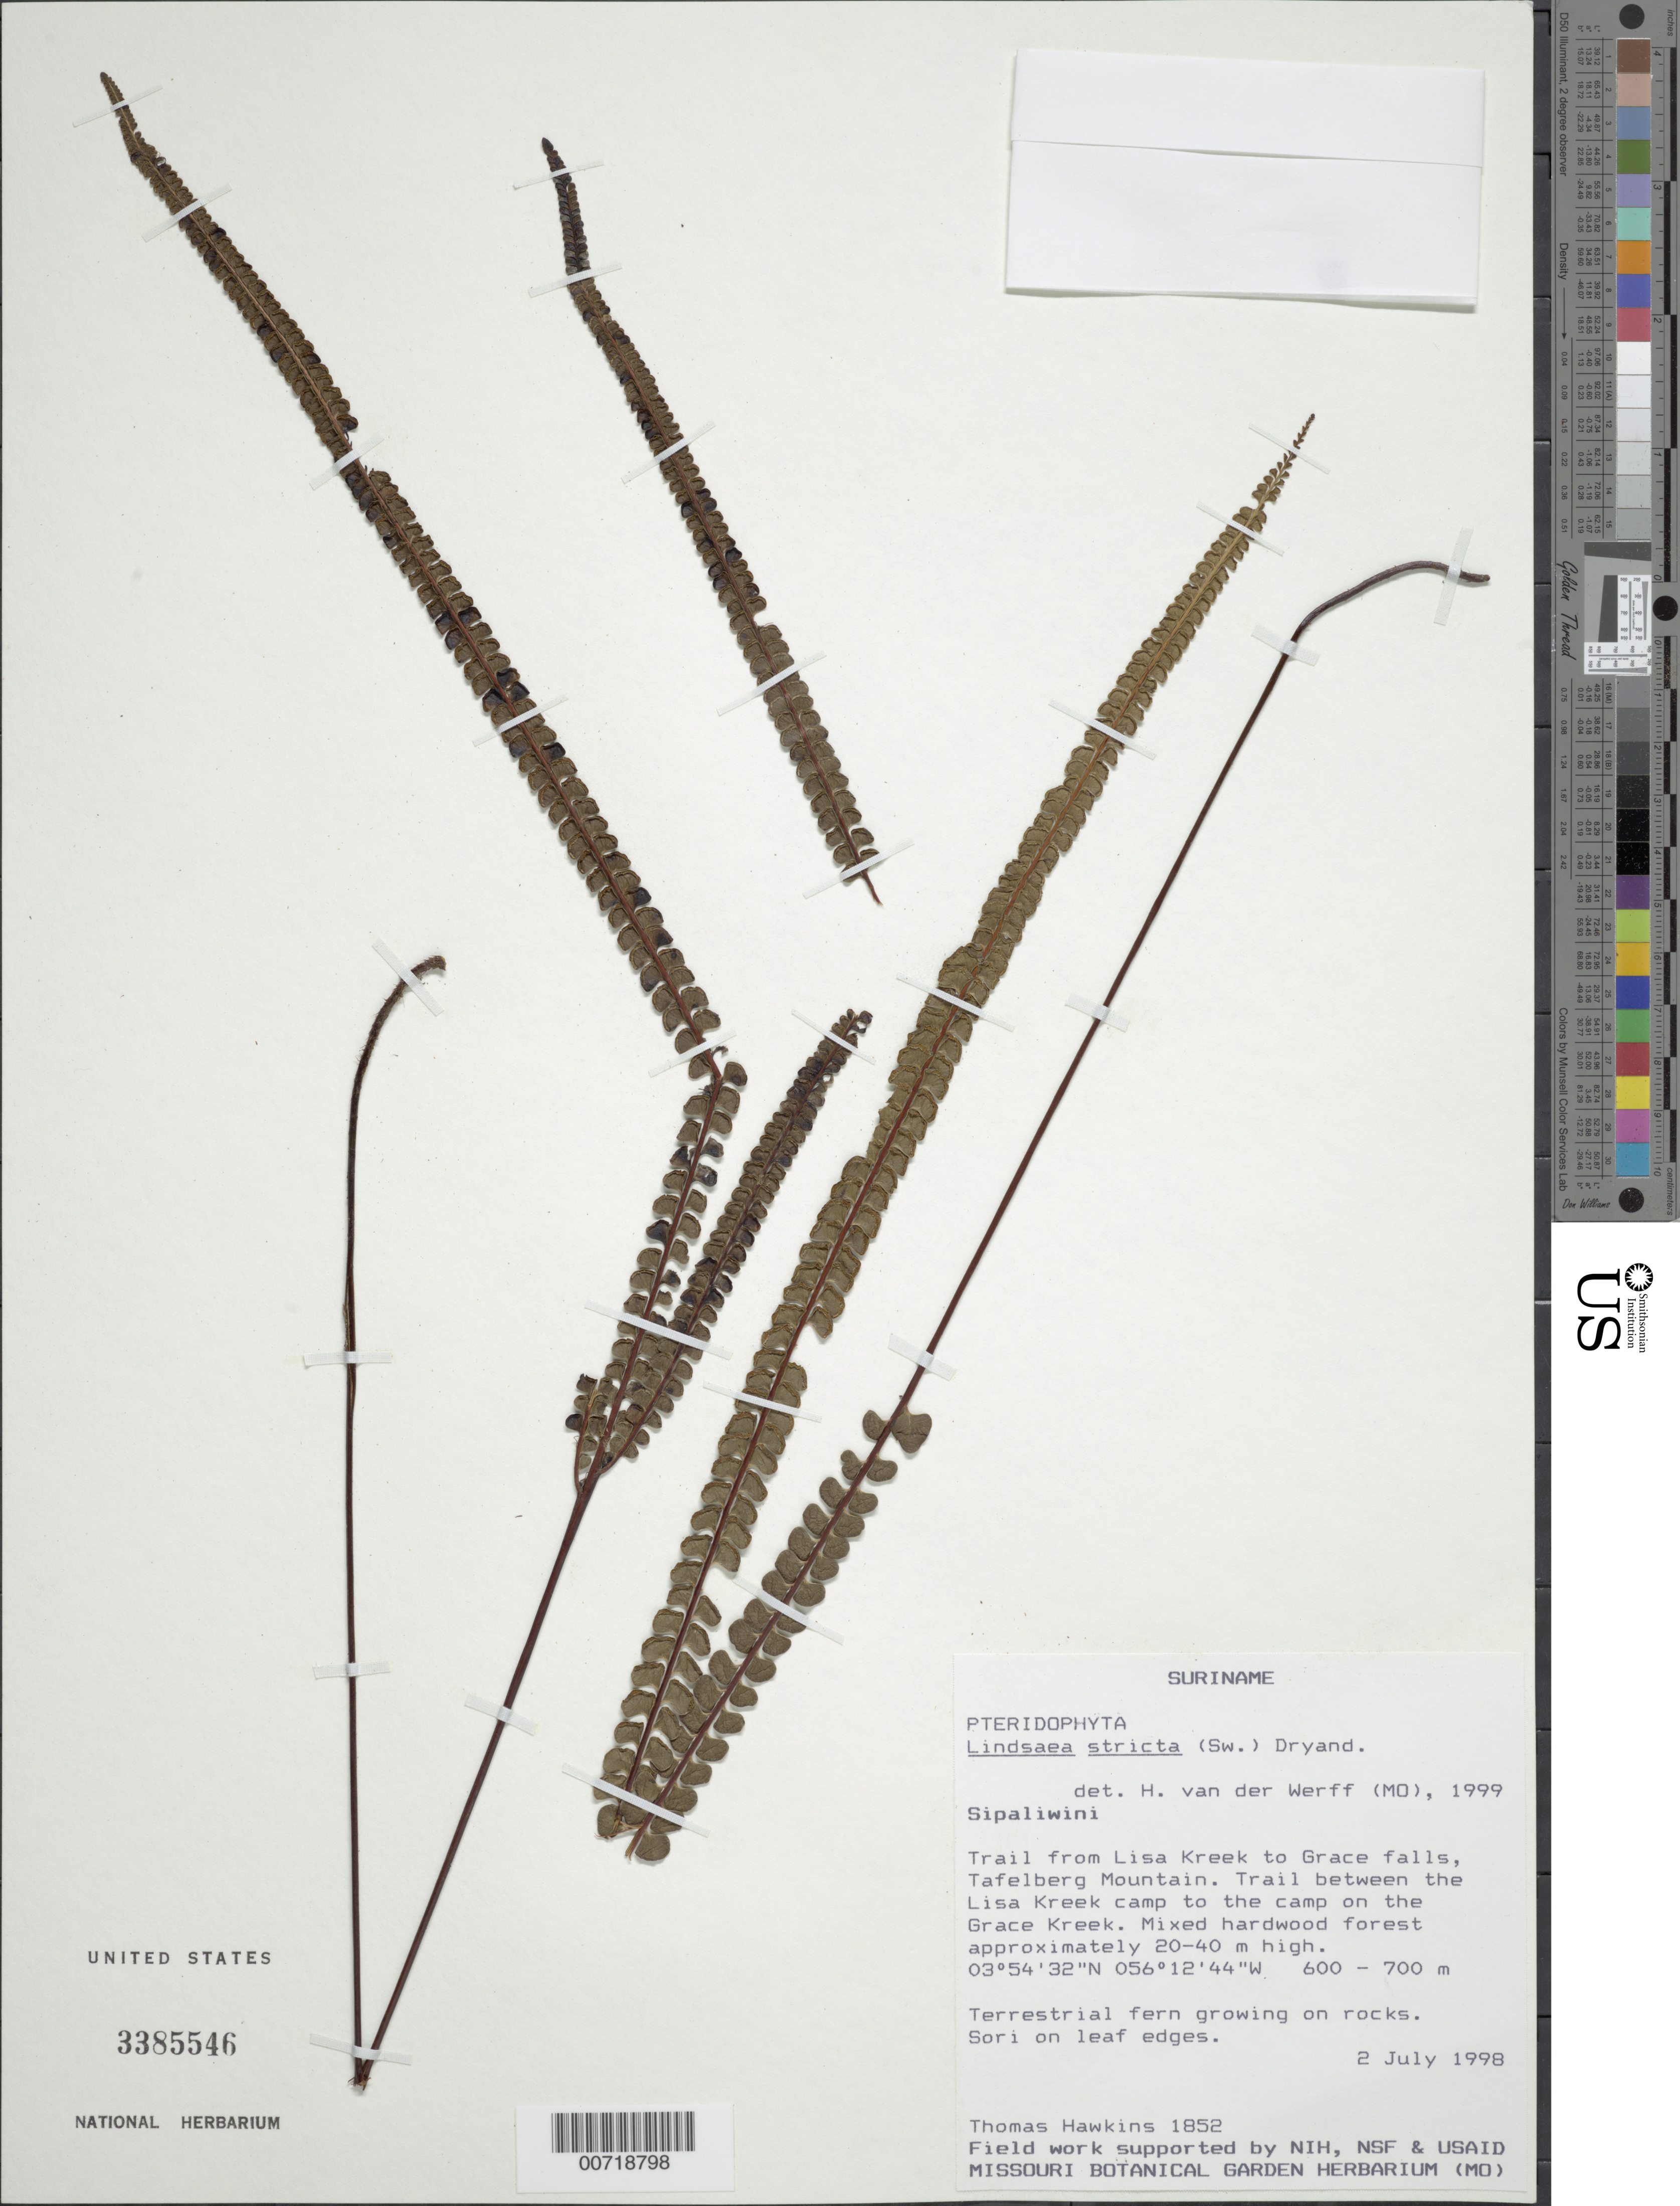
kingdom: Plantae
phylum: Tracheophyta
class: Polypodiopsida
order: Polypodiales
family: Lindsaeaceae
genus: Lindsaea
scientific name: Lindsaea stricta var. jamesoniiformis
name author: K.U. Kramer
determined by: van der Werff, H., (MO), Missouri Botanical Garden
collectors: T. Hawkins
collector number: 1852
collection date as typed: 2-Jul-98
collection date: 1998-07-02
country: Suriname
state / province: Sipaliwini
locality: Tafelberg (Table Mountain), Lisa Kreek to Grace Falls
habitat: Mixed hardwood forest, 20-40 m high; on rocks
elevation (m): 600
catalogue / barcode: US 3385546